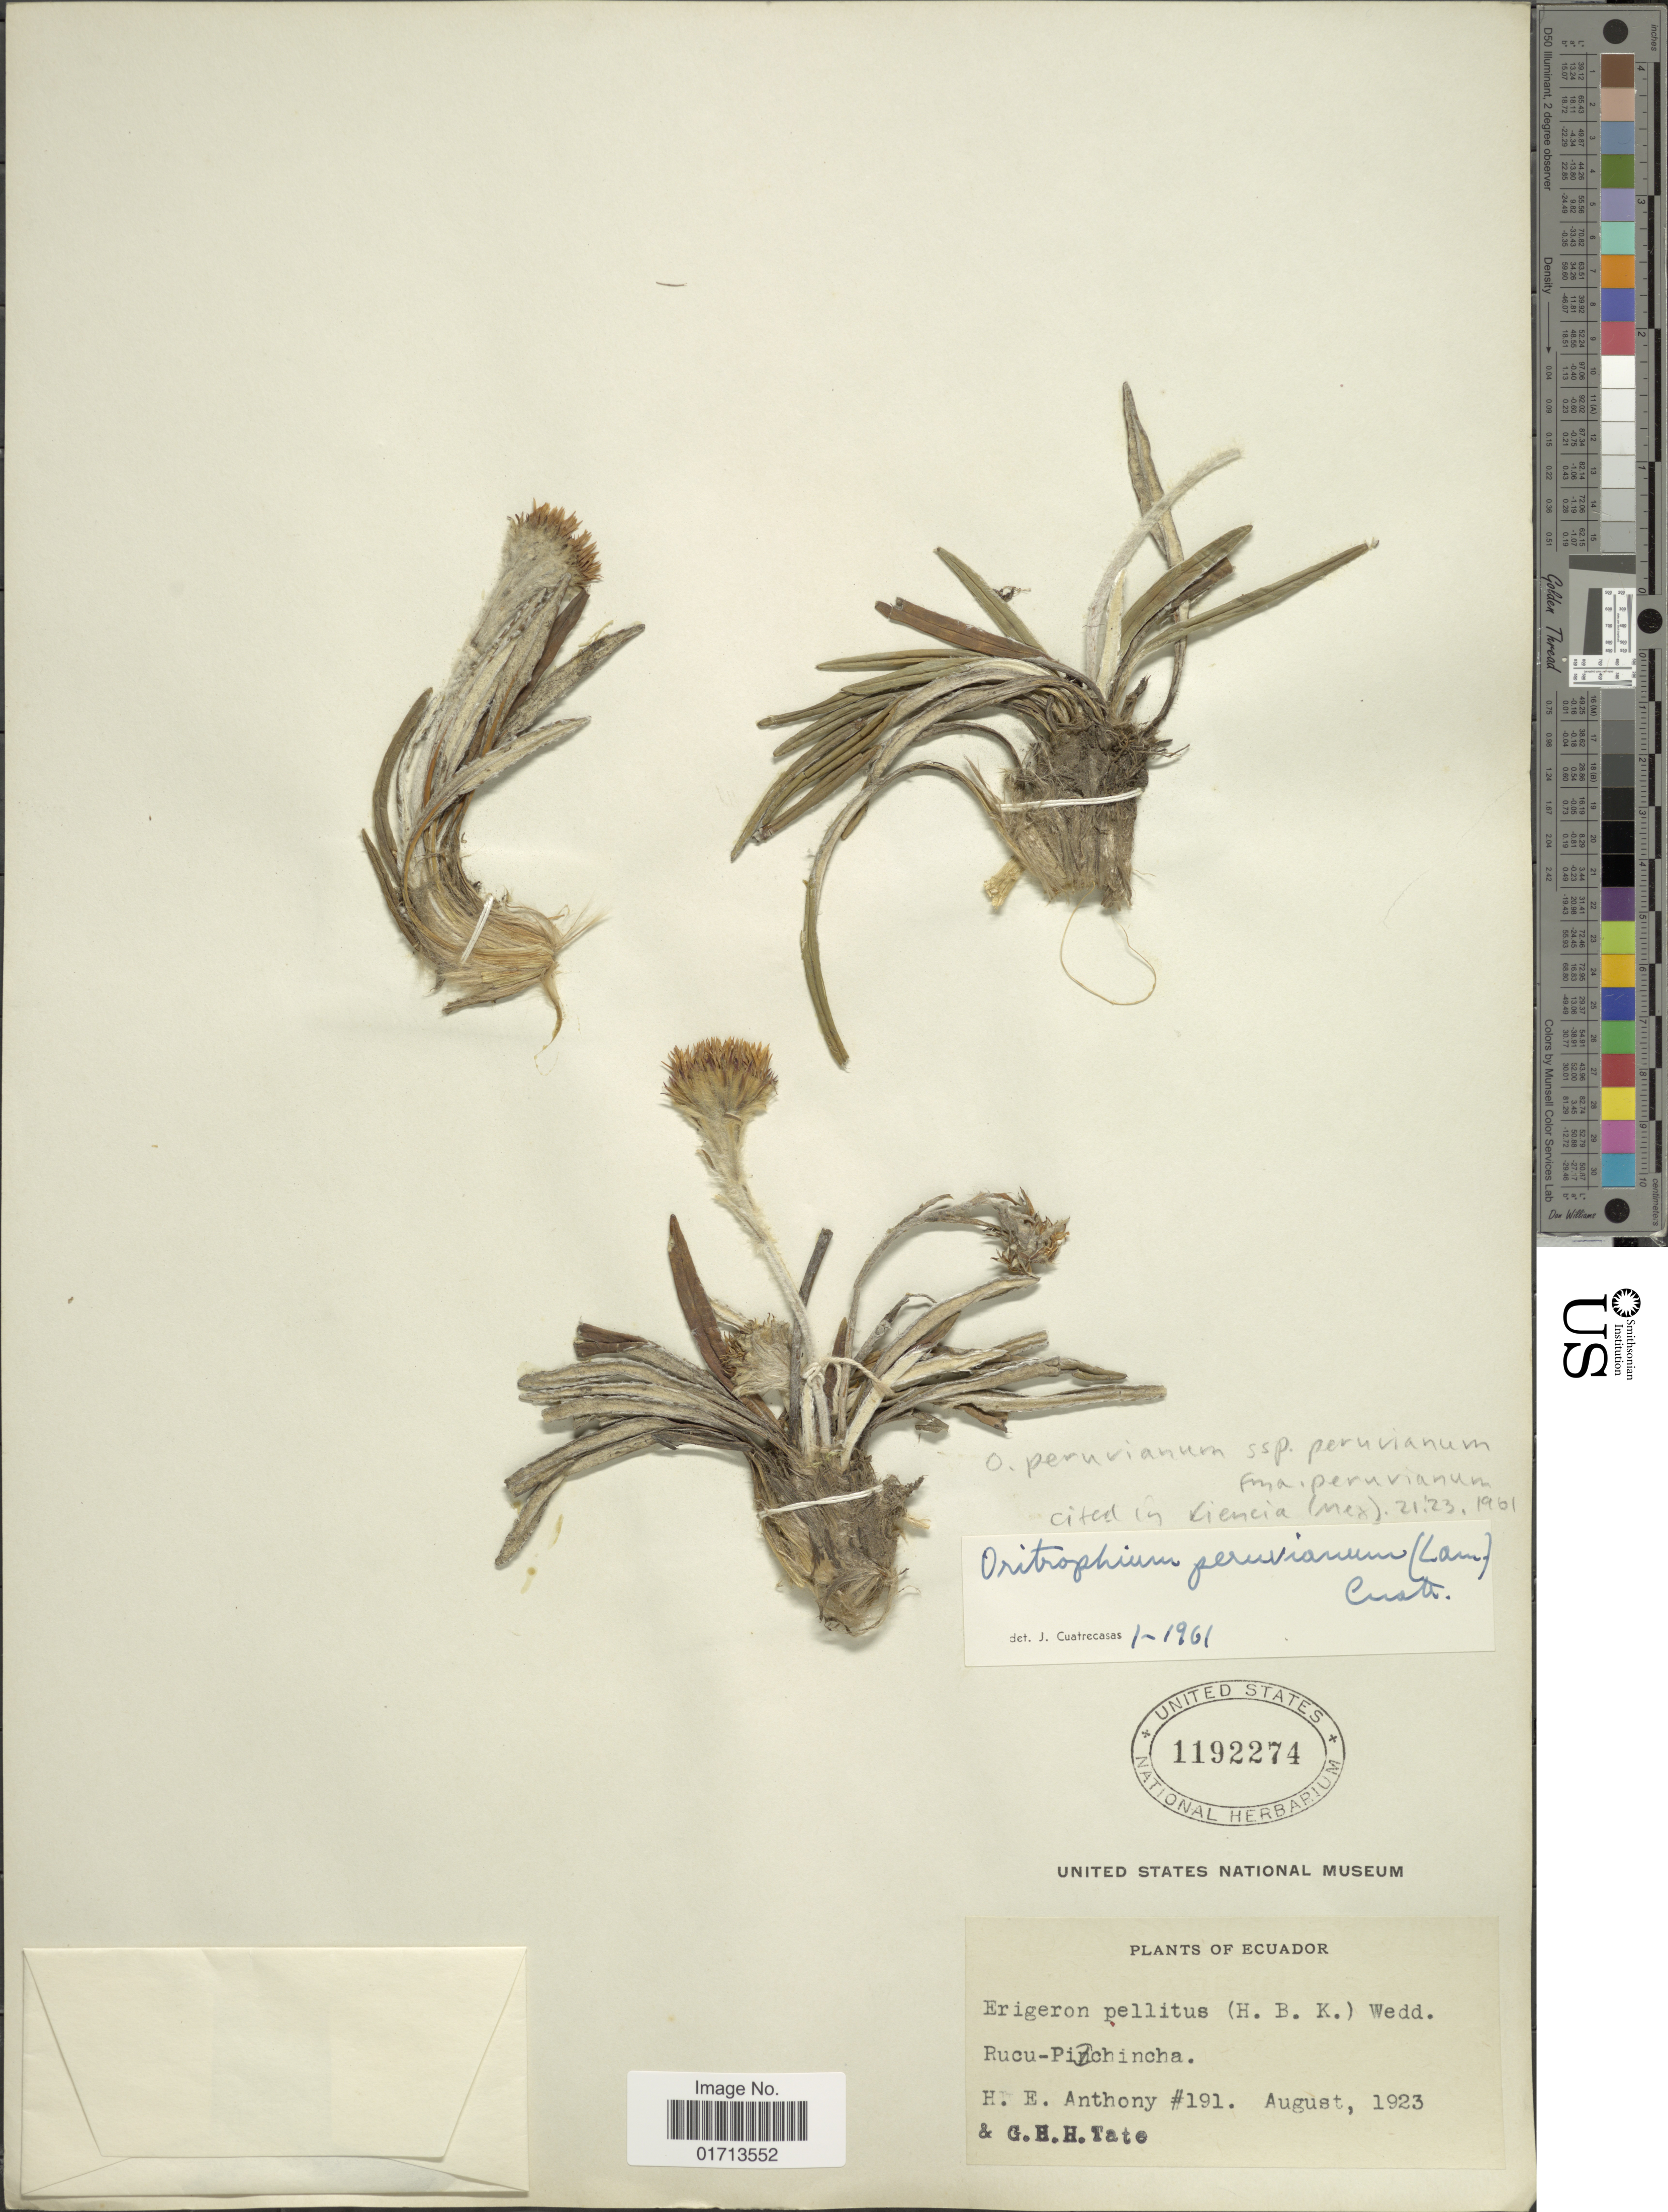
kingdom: Plantae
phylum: Tracheophyta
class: Magnoliopsida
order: Asterales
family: Asteraceae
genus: Oritrophium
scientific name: Oritrophium peruvianum f. peruvianum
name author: (Lam.) Cuatrec.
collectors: H. E. Anthony & G. H. H.Tate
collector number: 191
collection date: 1923-08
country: Ecuador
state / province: Pichincha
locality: Rucu-Pichincha.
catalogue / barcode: US 1192274